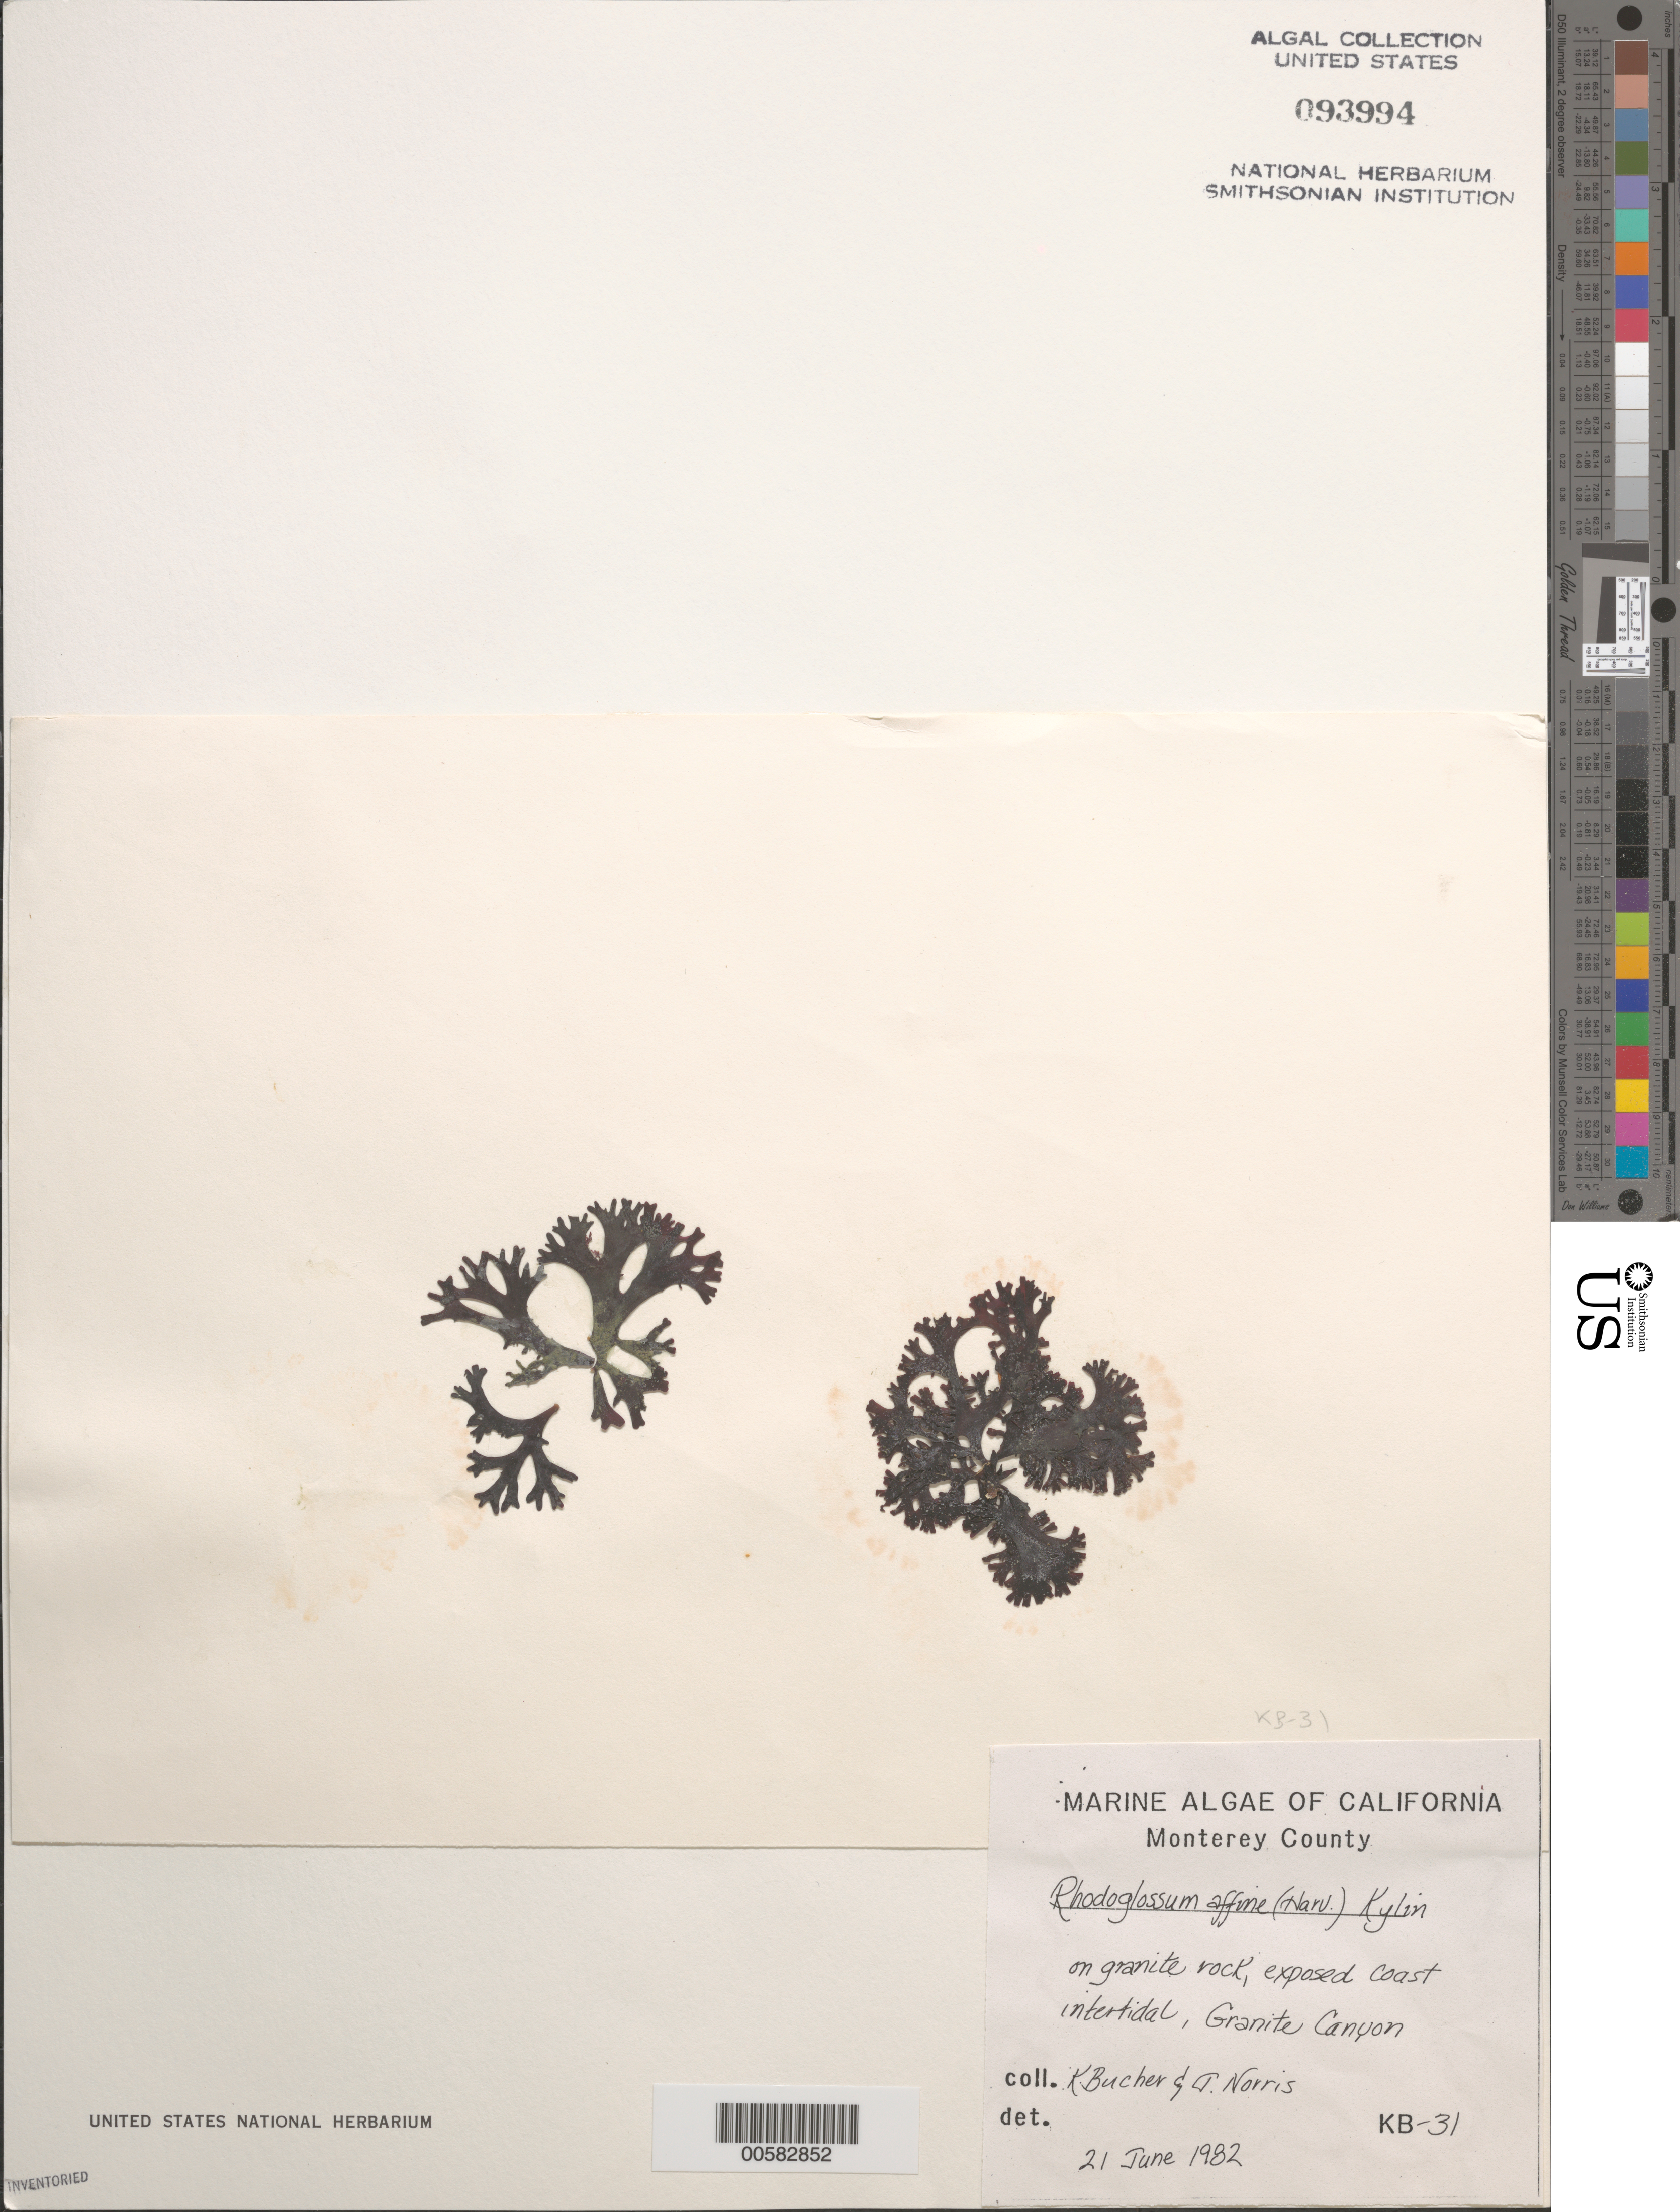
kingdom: Plantae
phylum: Rhodophyta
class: Florideophyceae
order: Gigartinales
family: Gigartinaceae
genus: Mazzaella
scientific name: Mazzaella affinis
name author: (Harvey) Fredericq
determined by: Algae name updating Project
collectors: K. E. Bucher & J. N. Norris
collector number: KB-31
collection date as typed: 21 Jun 1982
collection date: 1982-06-21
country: United States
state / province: California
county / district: Monterey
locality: Granite Canyon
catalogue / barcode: US 93994